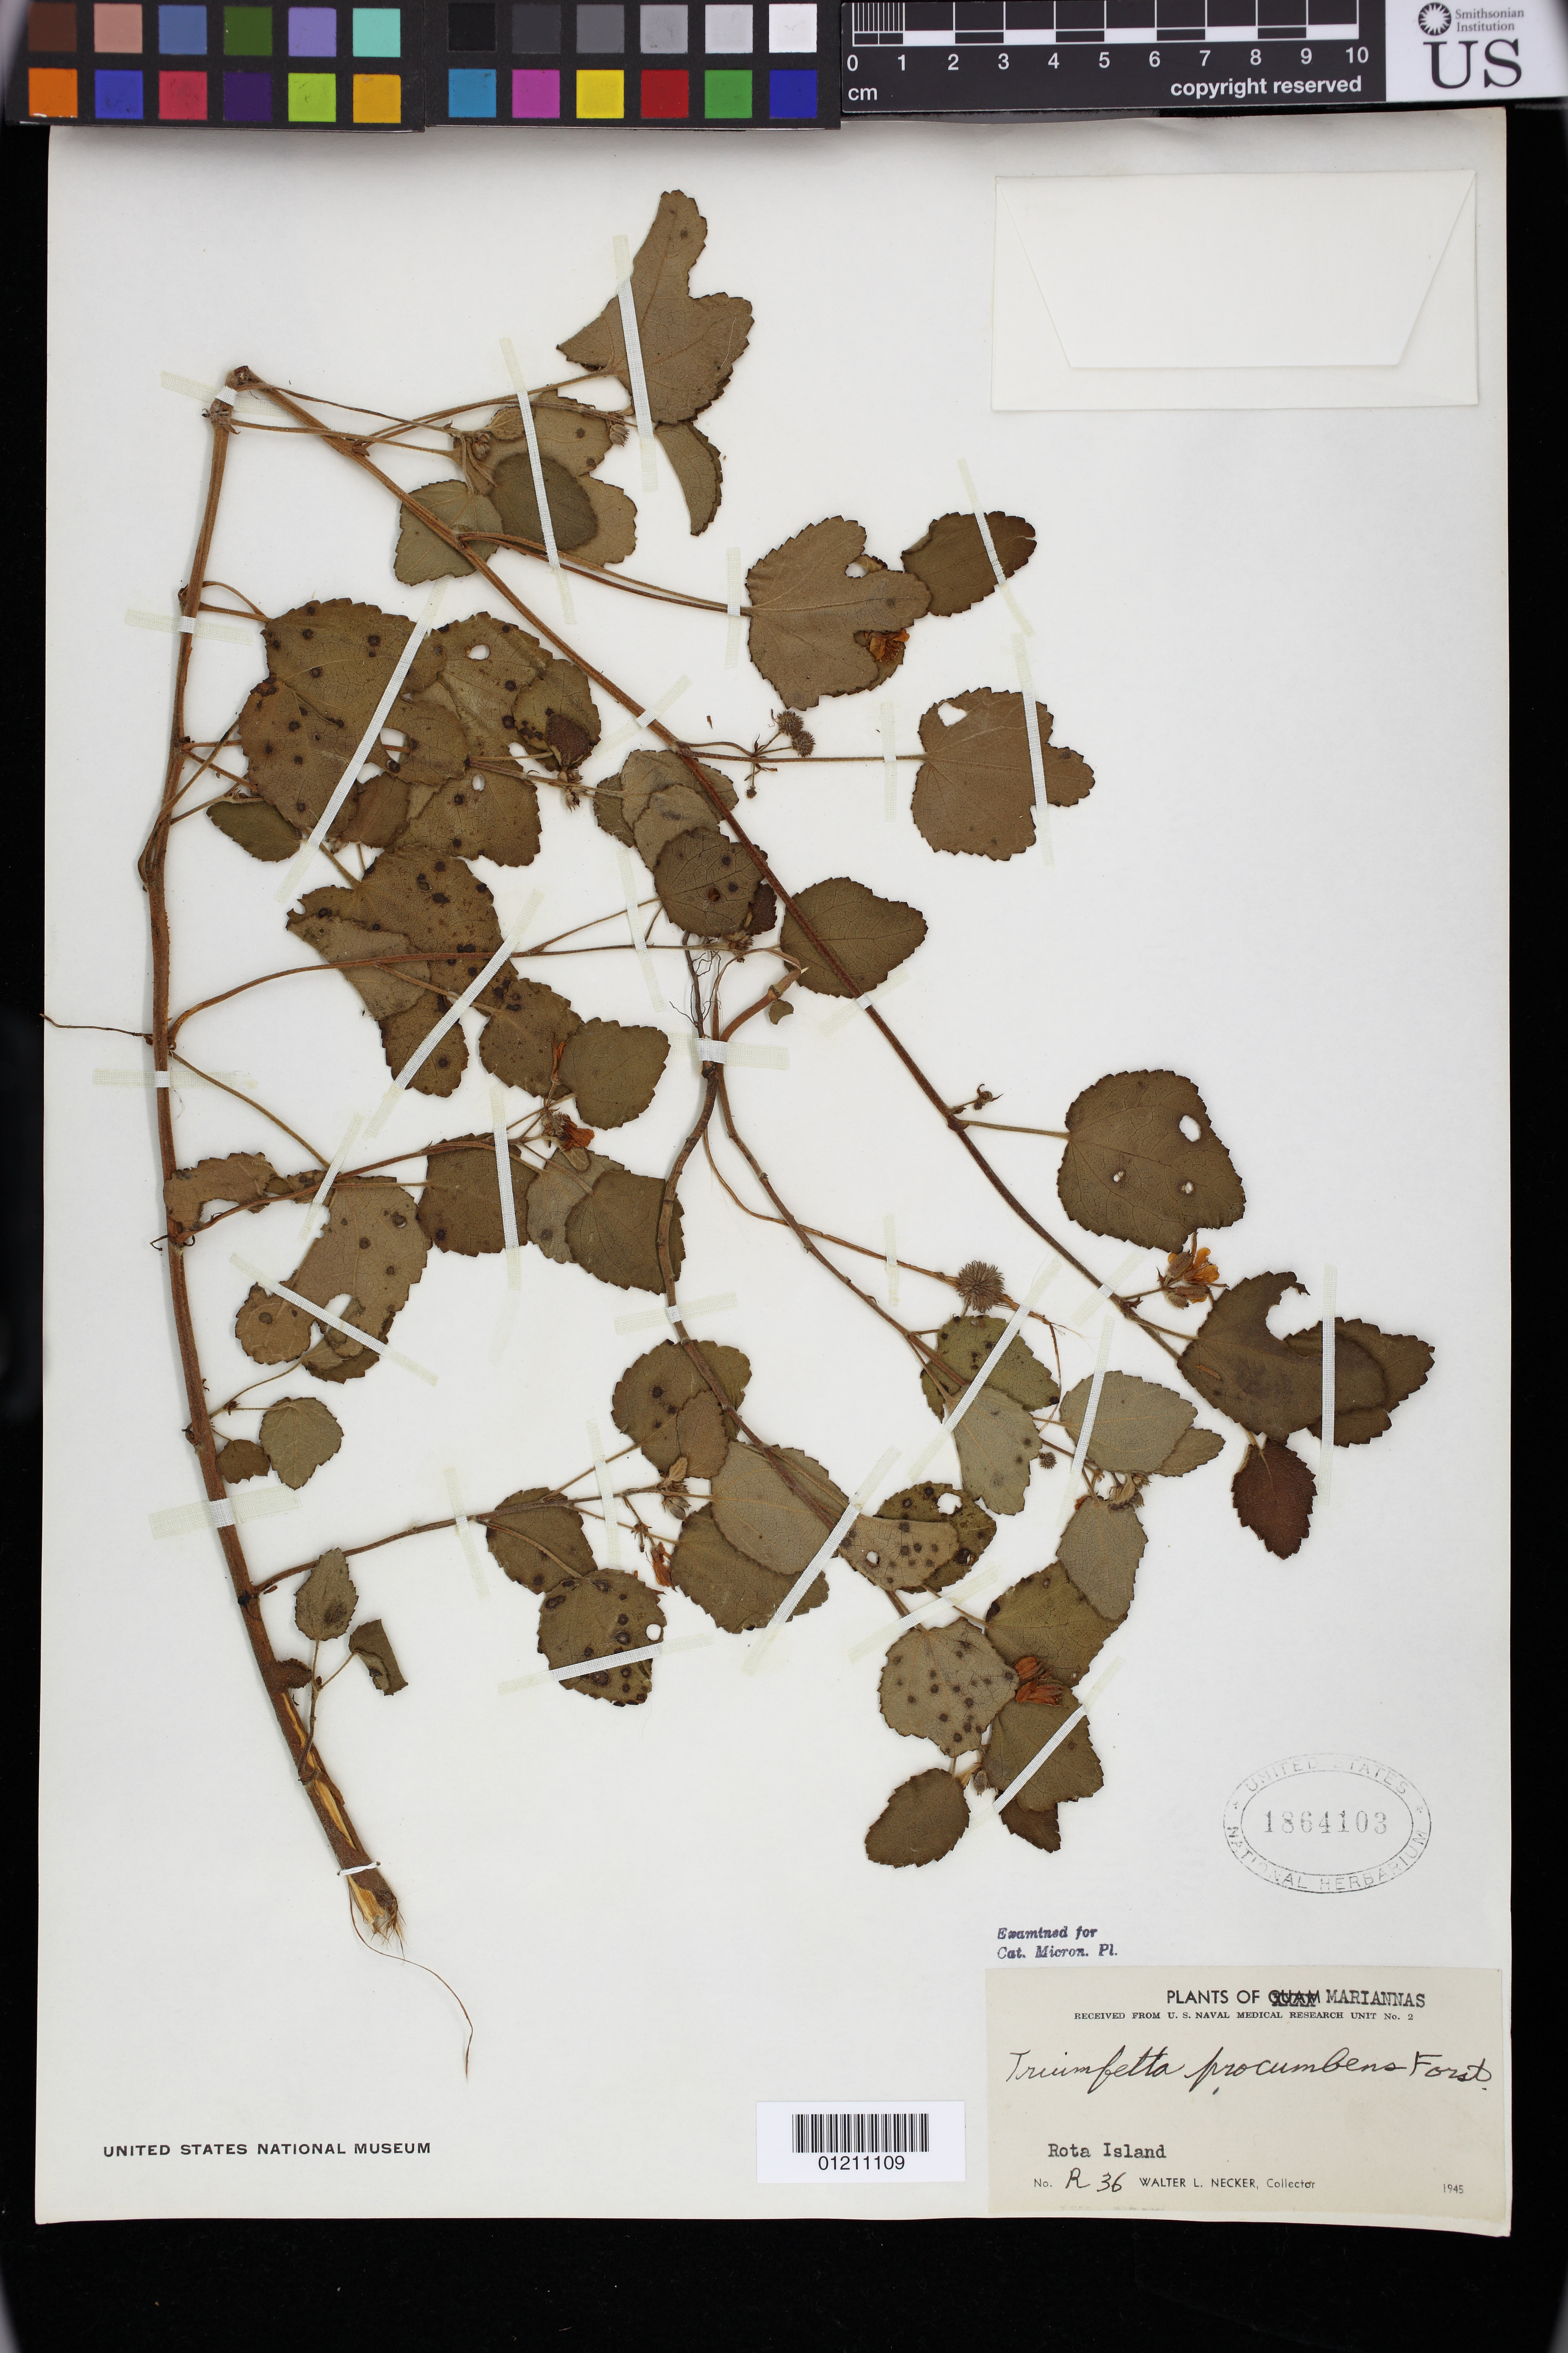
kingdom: Plantae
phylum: Tracheophyta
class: Magnoliopsida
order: Malvales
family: Malvaceae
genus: Triumfetta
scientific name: Triumfetta procumbens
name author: G. Forst.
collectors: W. L. Necker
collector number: R36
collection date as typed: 1945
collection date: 1945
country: Northern Mariana Islands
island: Rota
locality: Rota Island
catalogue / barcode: US 1864103